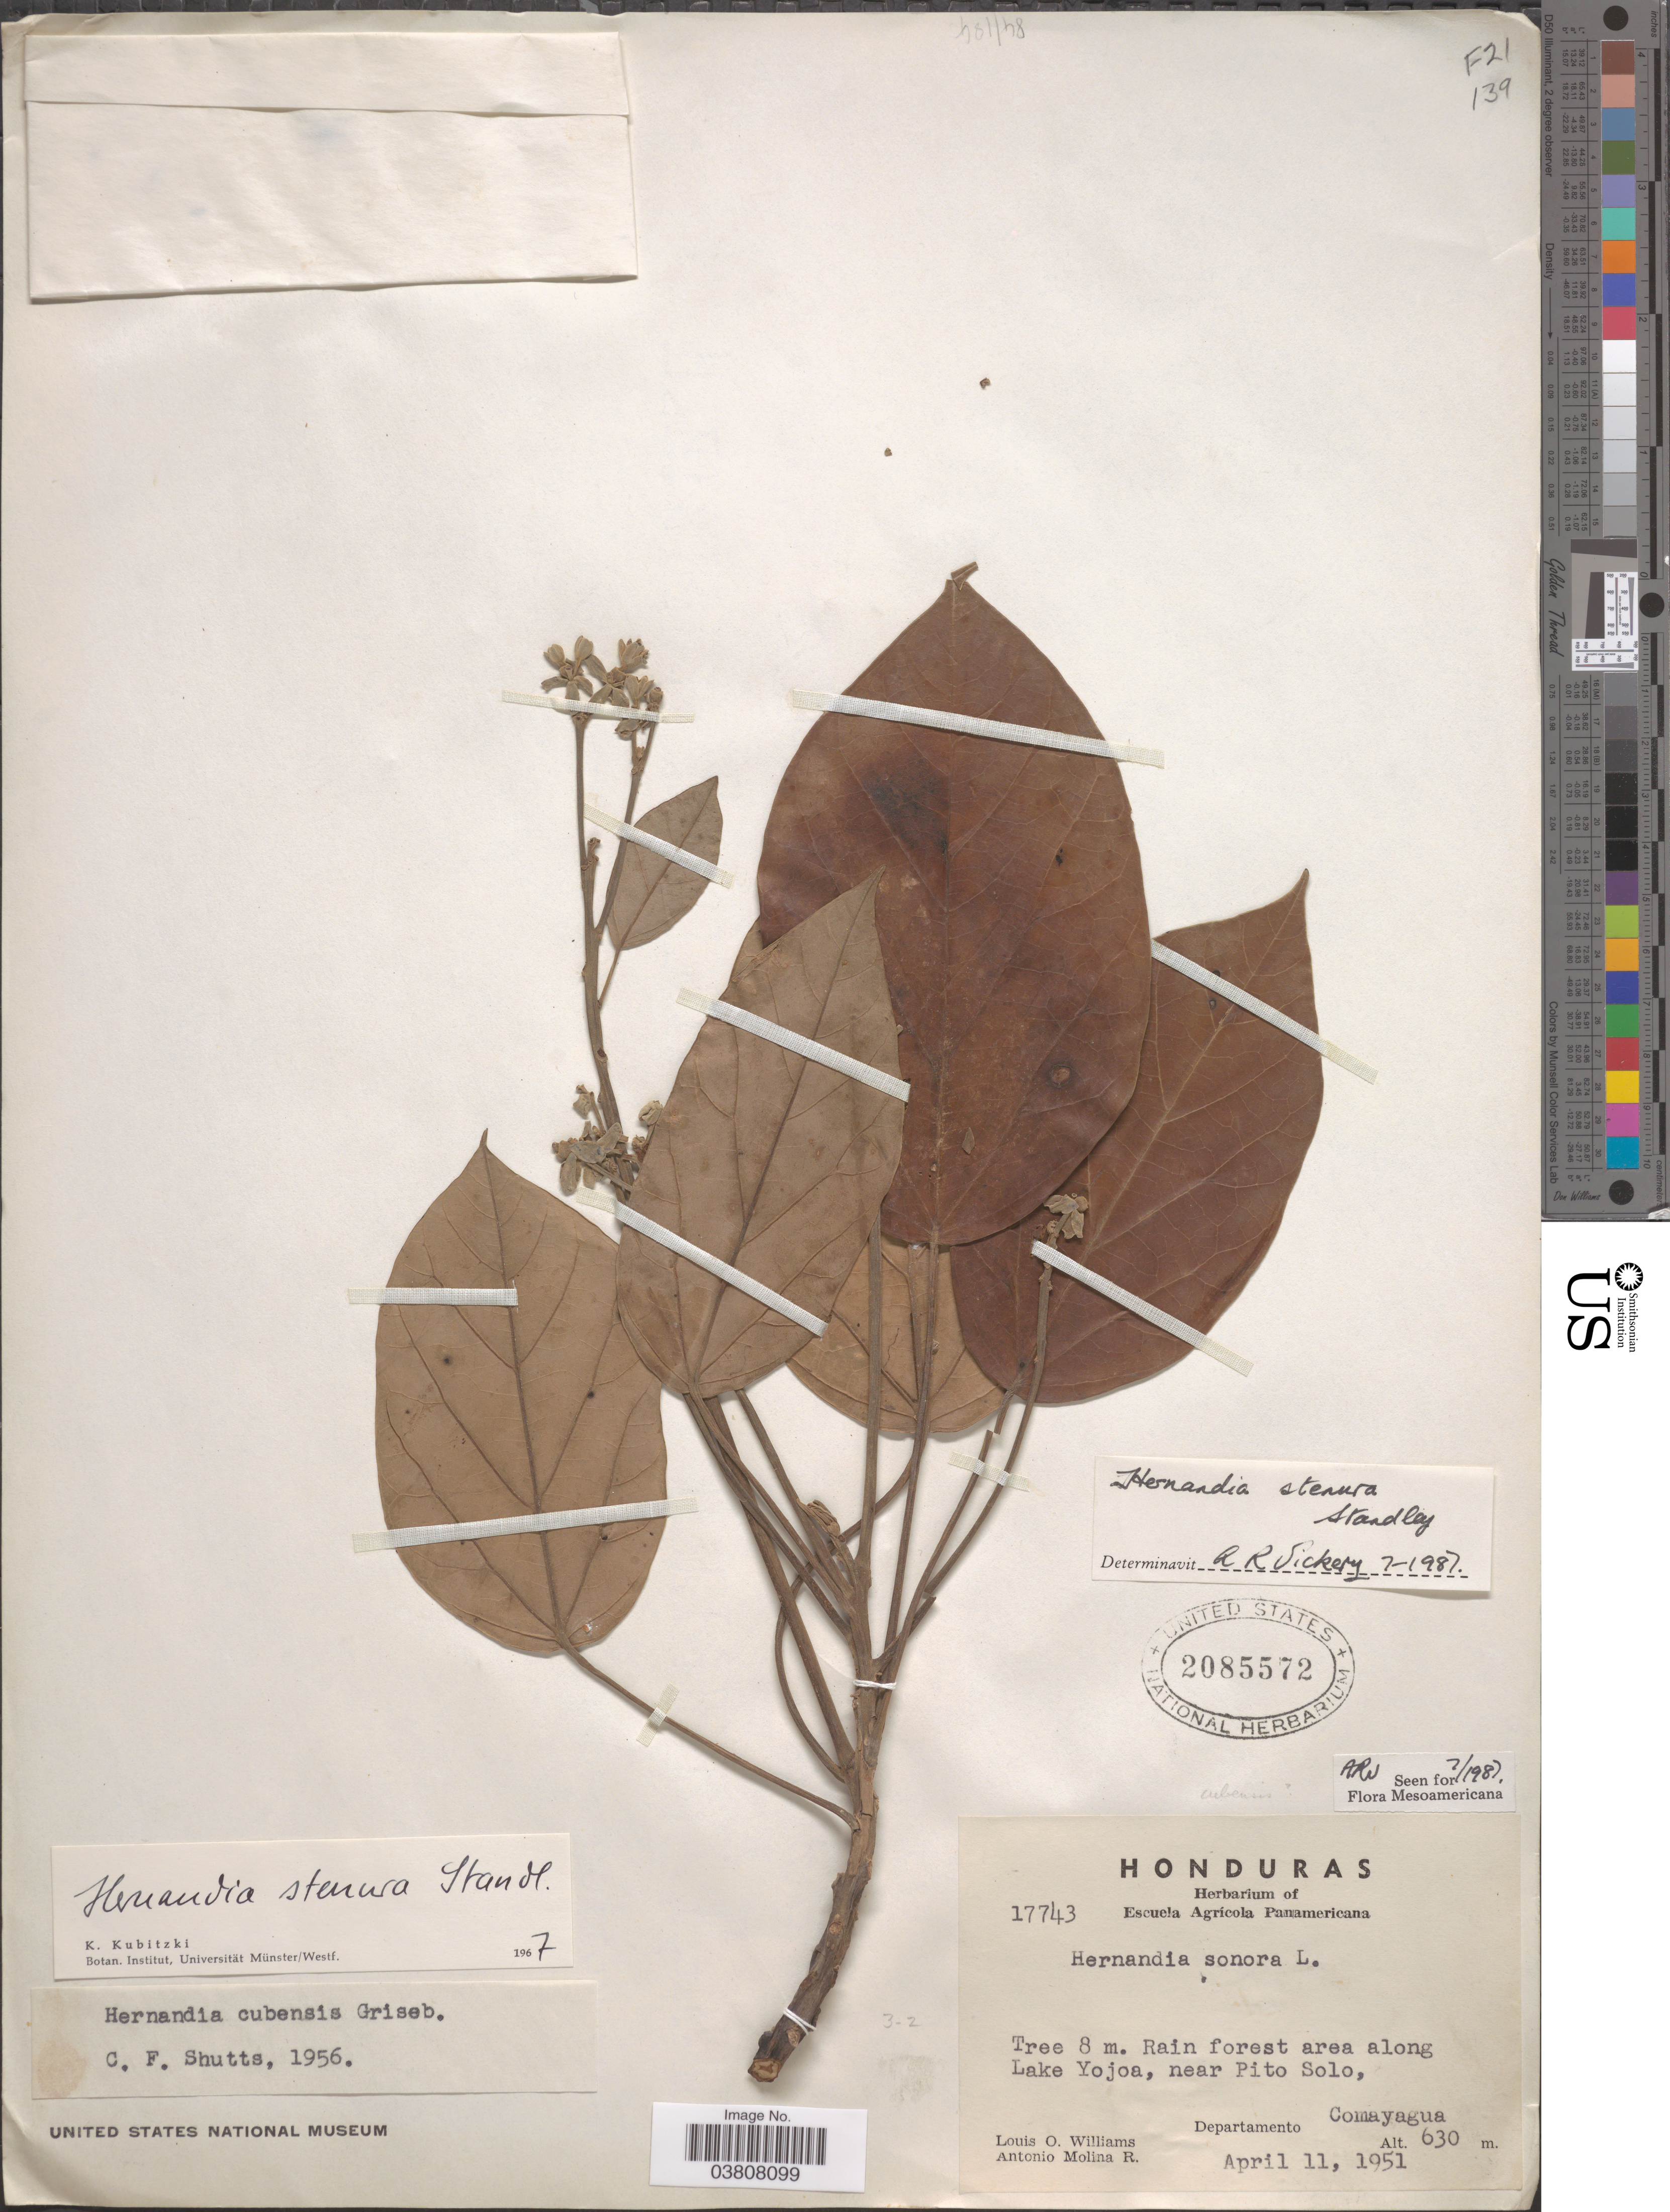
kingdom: Plantae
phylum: Tracheophyta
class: Magnoliopsida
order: Laurales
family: Hernandiaceae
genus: Hernandia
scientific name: Hernandia stenura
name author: Standl.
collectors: L. O. Williams & A. Molina R.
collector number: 17743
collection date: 1951-04-11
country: Honduras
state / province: Comayagua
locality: Rain forest area along Lake Yojoa, near Pito Solo, Departamento Comayagua.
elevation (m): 630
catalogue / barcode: US 2085572